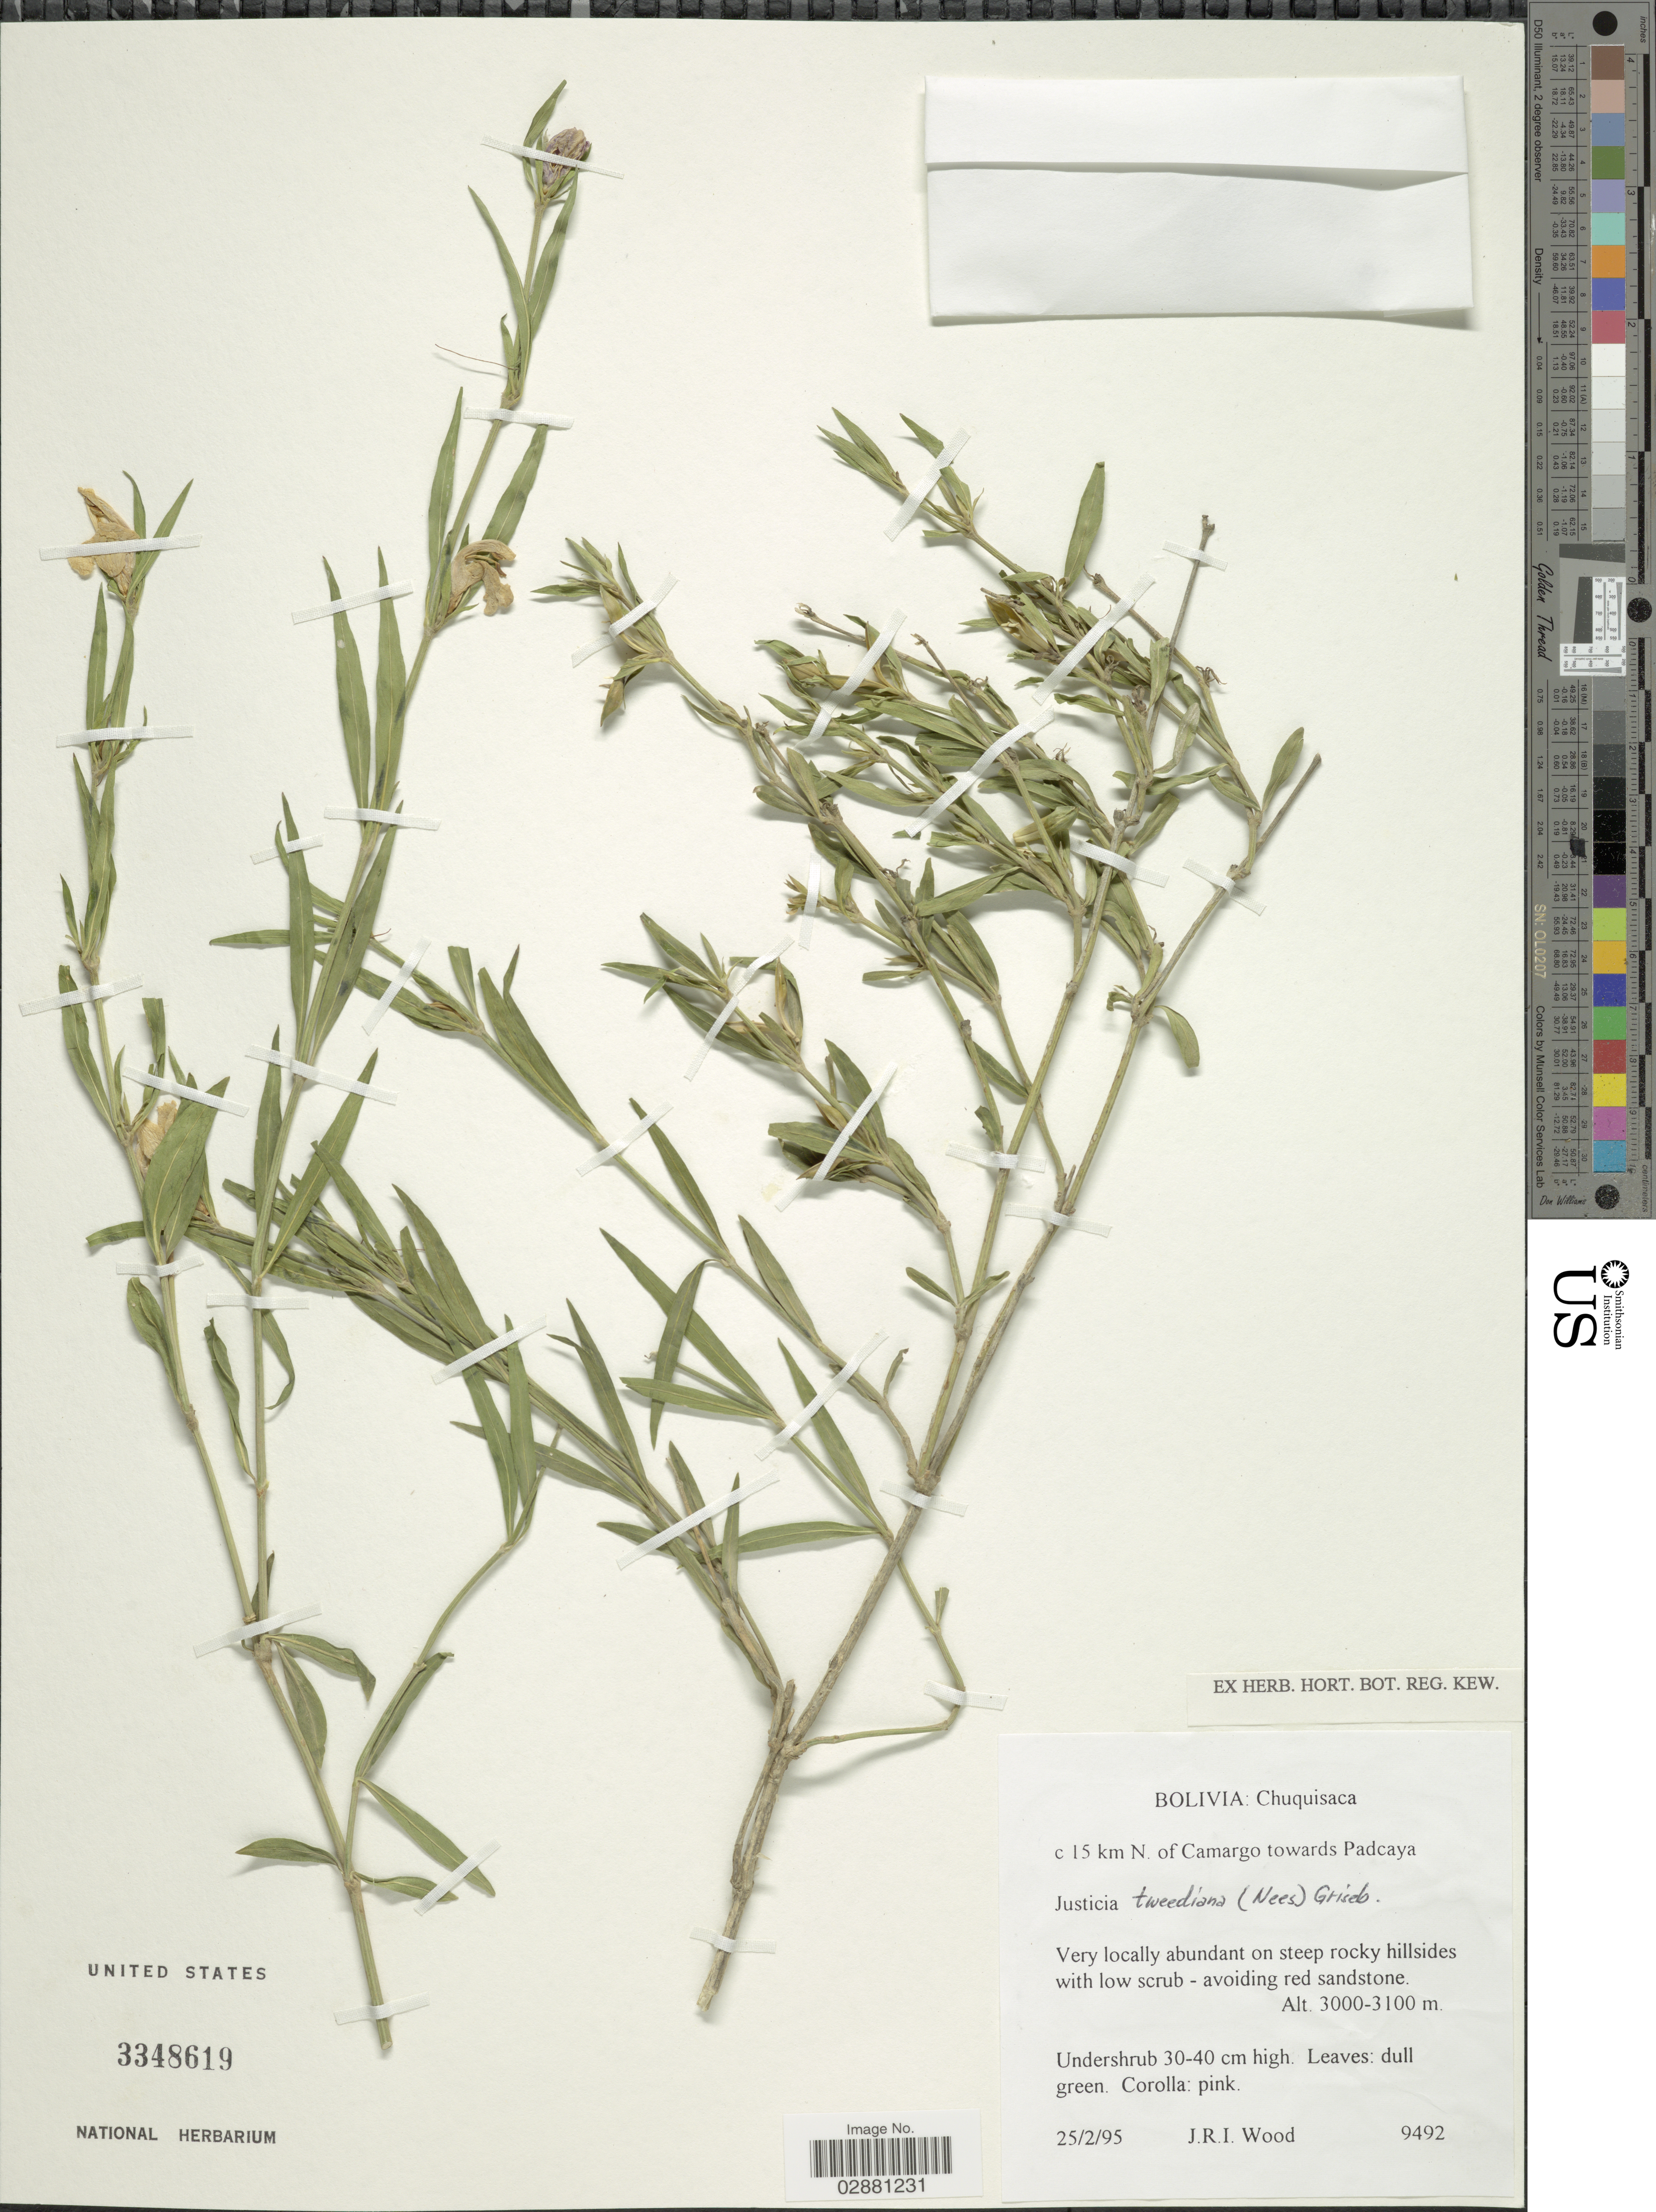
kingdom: Plantae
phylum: Tracheophyta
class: Magnoliopsida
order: Lamiales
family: Acanthaceae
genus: Justicia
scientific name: Justicia tweediana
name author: (Nees) Griseb.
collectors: J. R. I. Wood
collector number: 9492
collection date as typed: Transcribed d/m/y: 25/2/95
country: Bolivia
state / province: Chuquisaca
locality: C 15 km N. of Camargo towards Padcaya.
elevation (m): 3000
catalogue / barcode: US 3348619